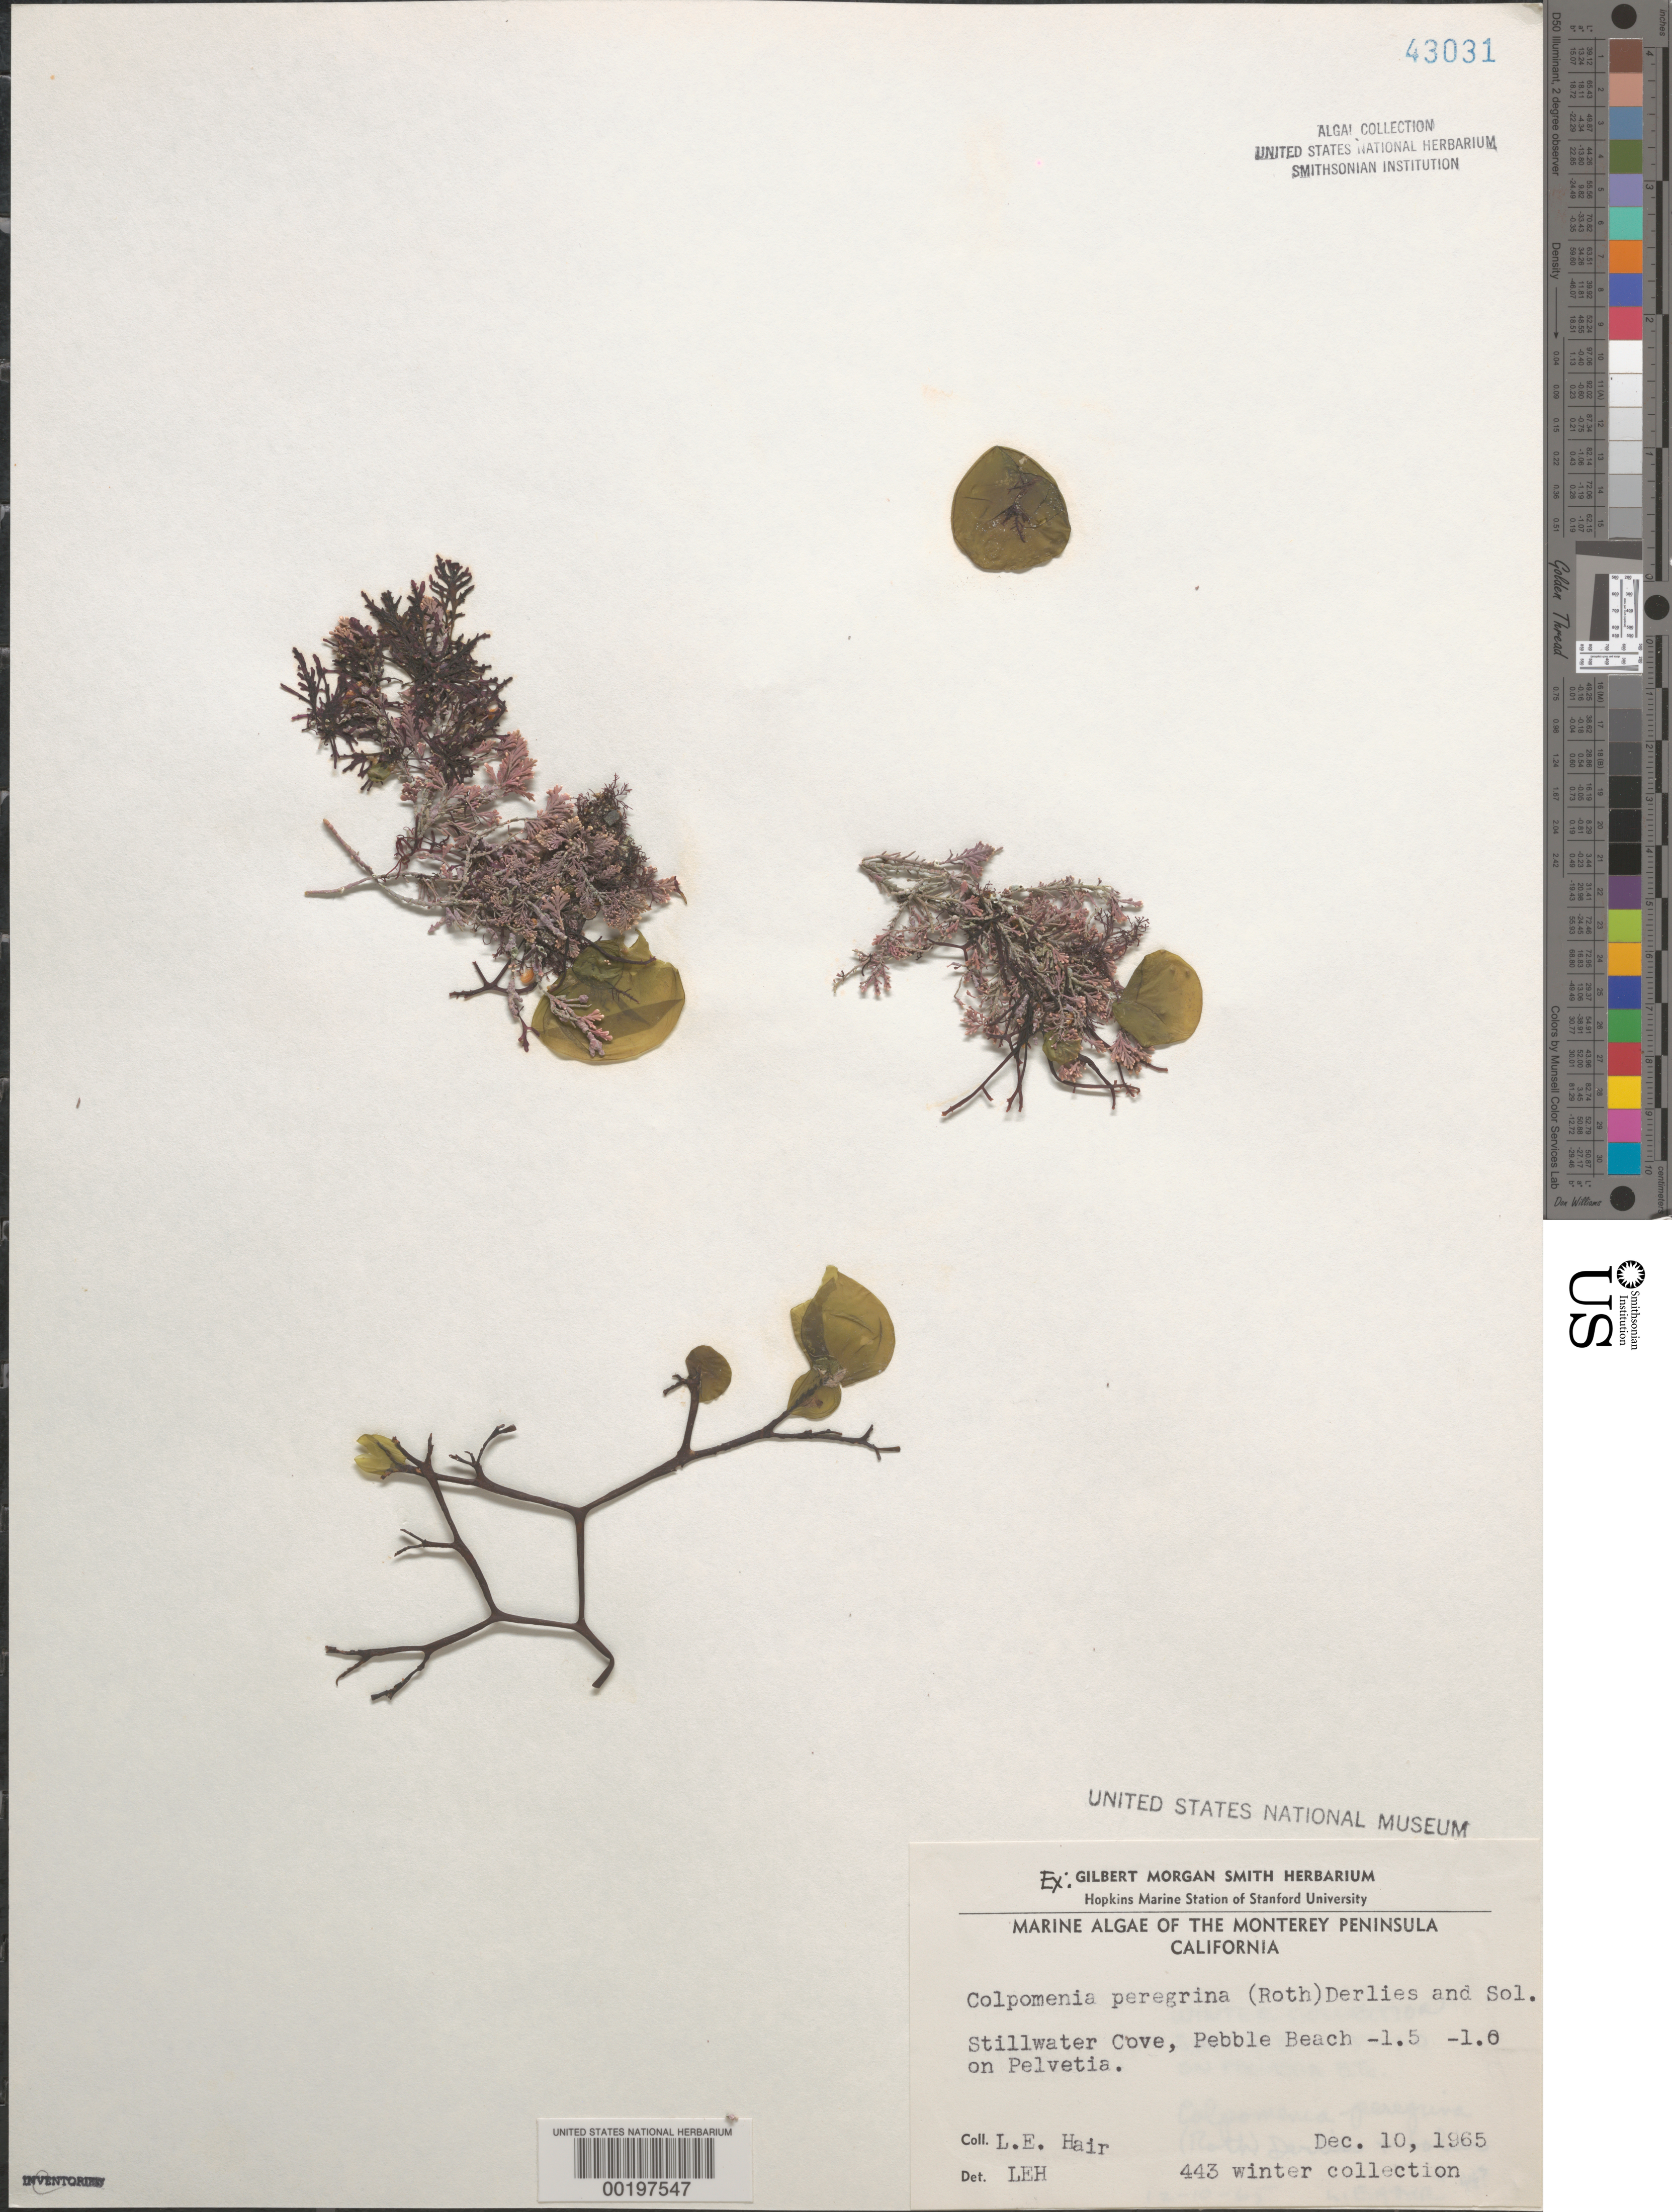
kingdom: Chromista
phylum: Ochrophyta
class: Phaeophyceae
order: Scytosiphonales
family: Scytosiphonaceae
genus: Colpomenia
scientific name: Colpomenia peregrina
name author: Sauv.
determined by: Hair, L. E.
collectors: L. Hair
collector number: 443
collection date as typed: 10 Dec 1965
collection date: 1965-12-10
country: United States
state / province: California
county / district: Monterey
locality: Stillwater Cove, Pebble Beach, Monterey Peninsula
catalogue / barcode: US 43031